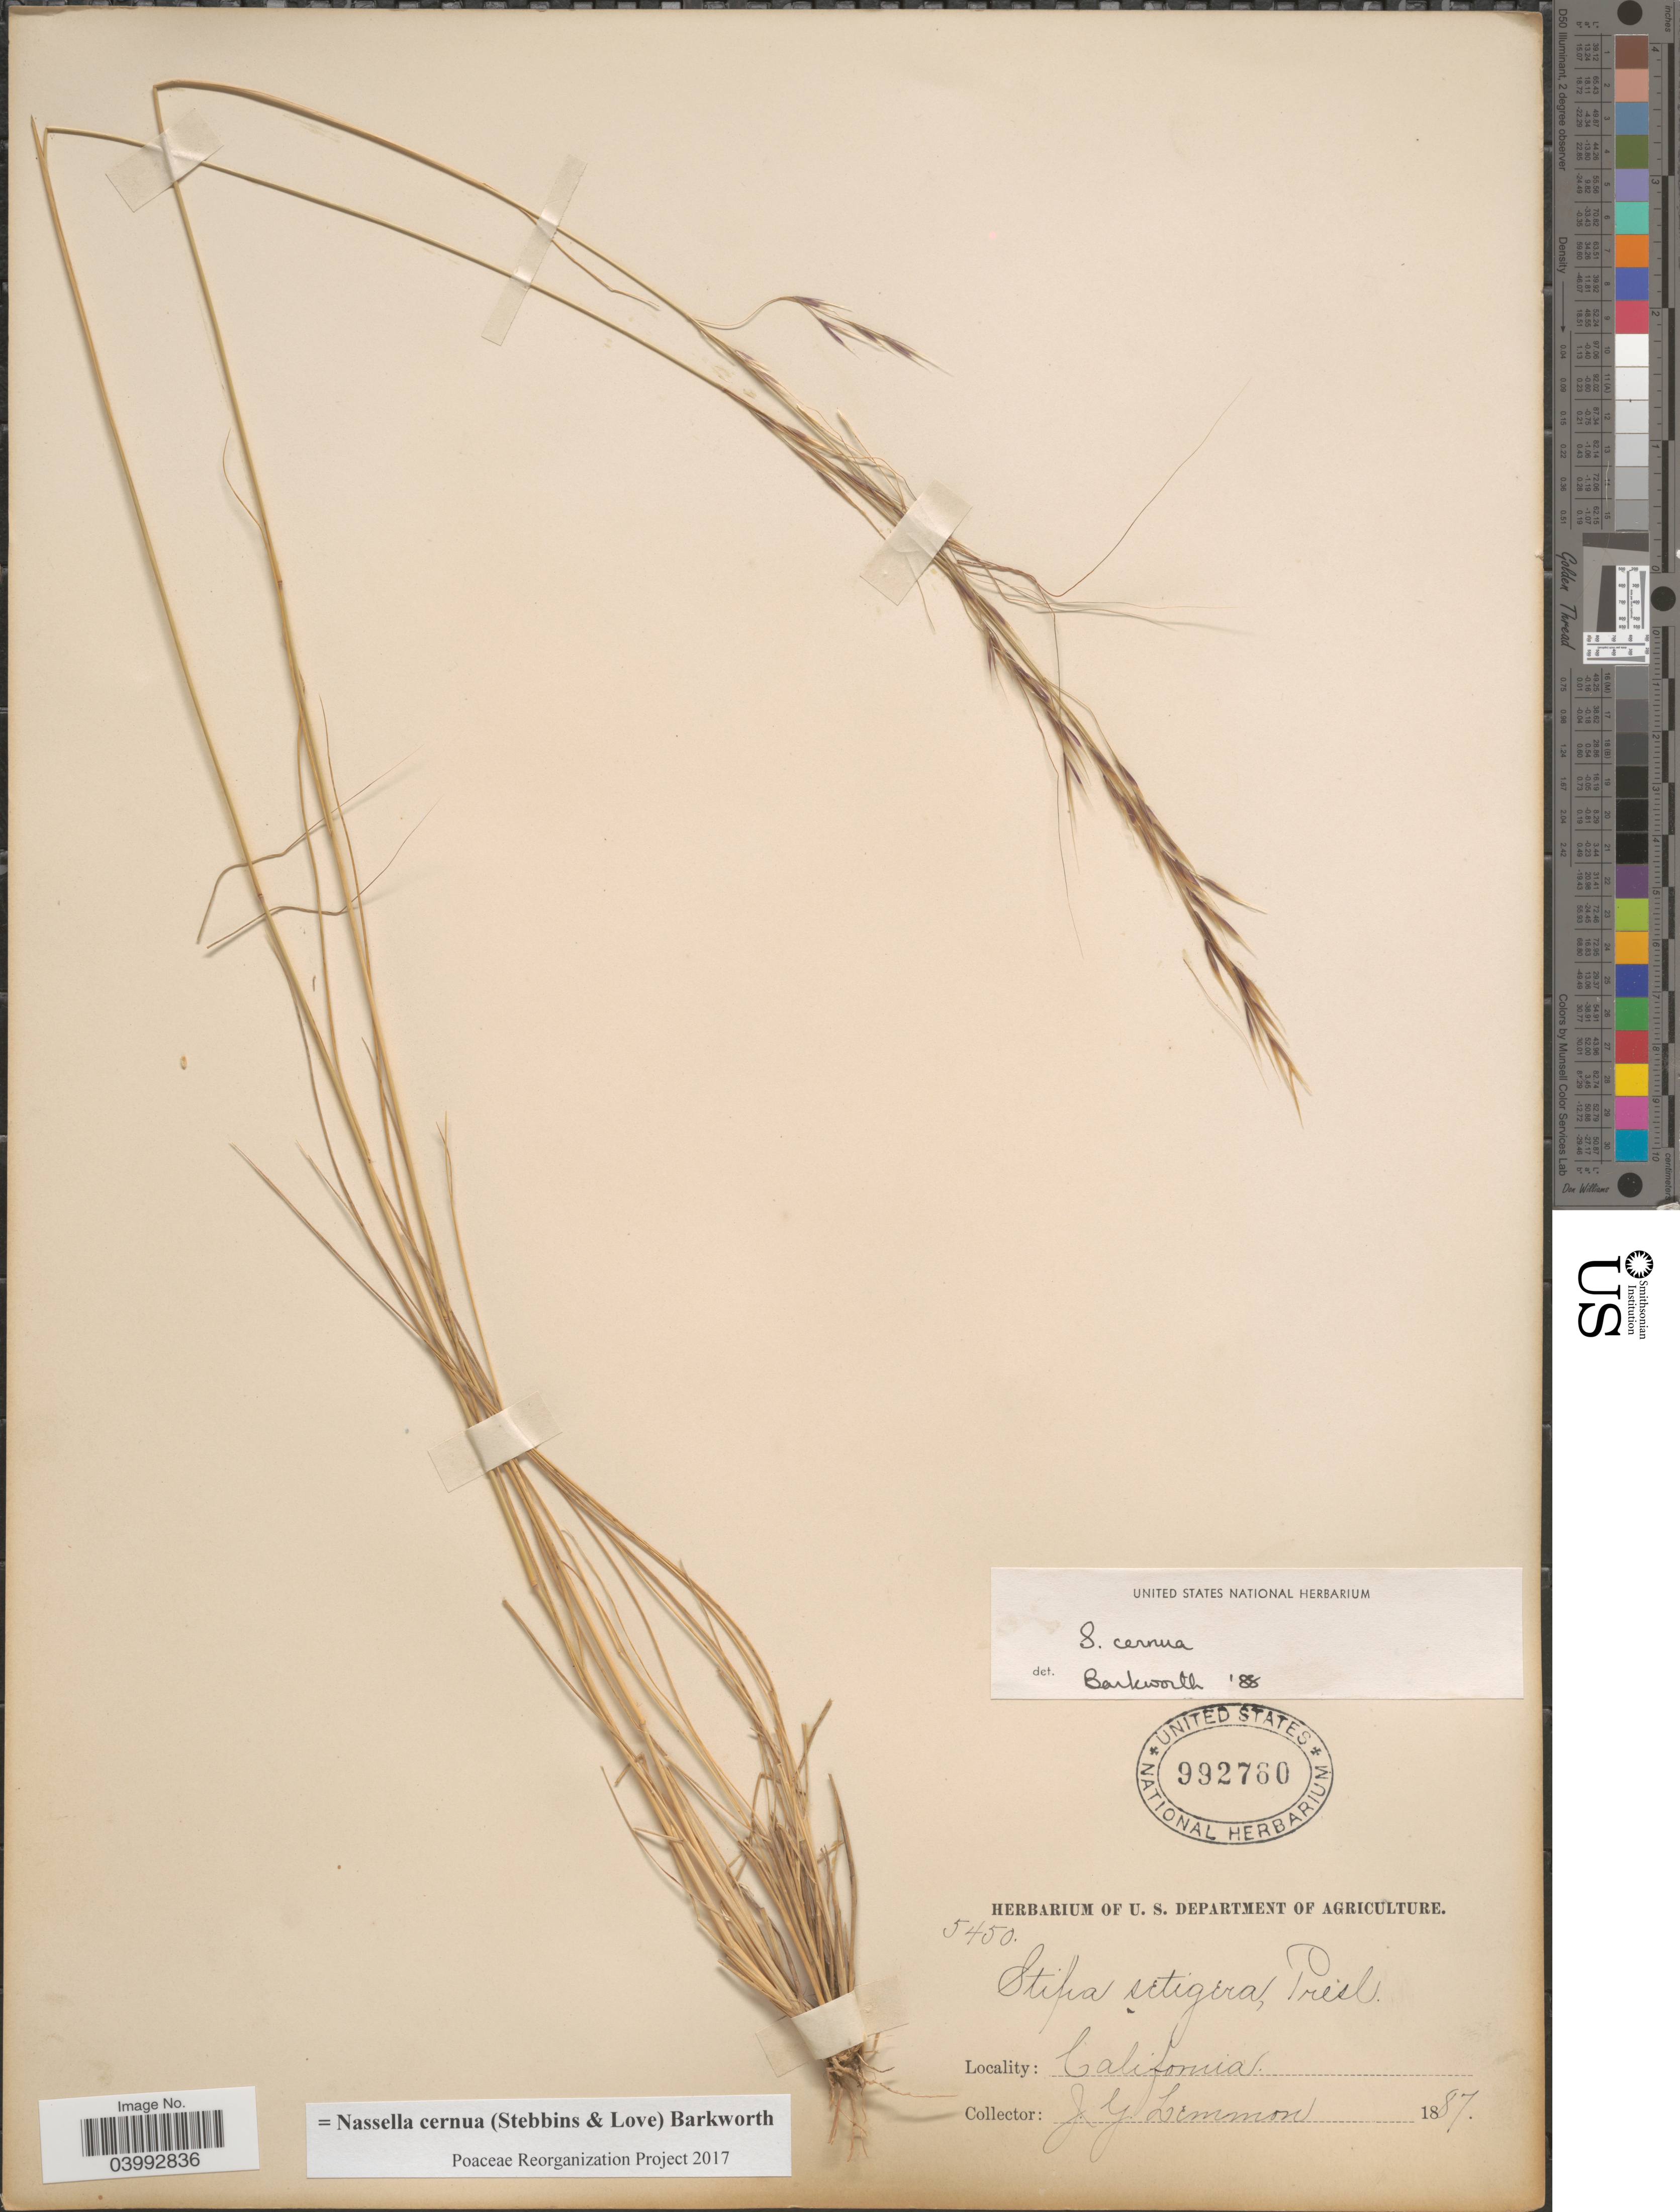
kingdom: Plantae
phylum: Tracheophyta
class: Liliopsida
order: Poales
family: Poaceae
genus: Nassella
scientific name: Nassella cernua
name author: (Stebbins & Love) Barkworth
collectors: J. Lemmon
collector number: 5450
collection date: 1887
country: United States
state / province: California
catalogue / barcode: US 992760